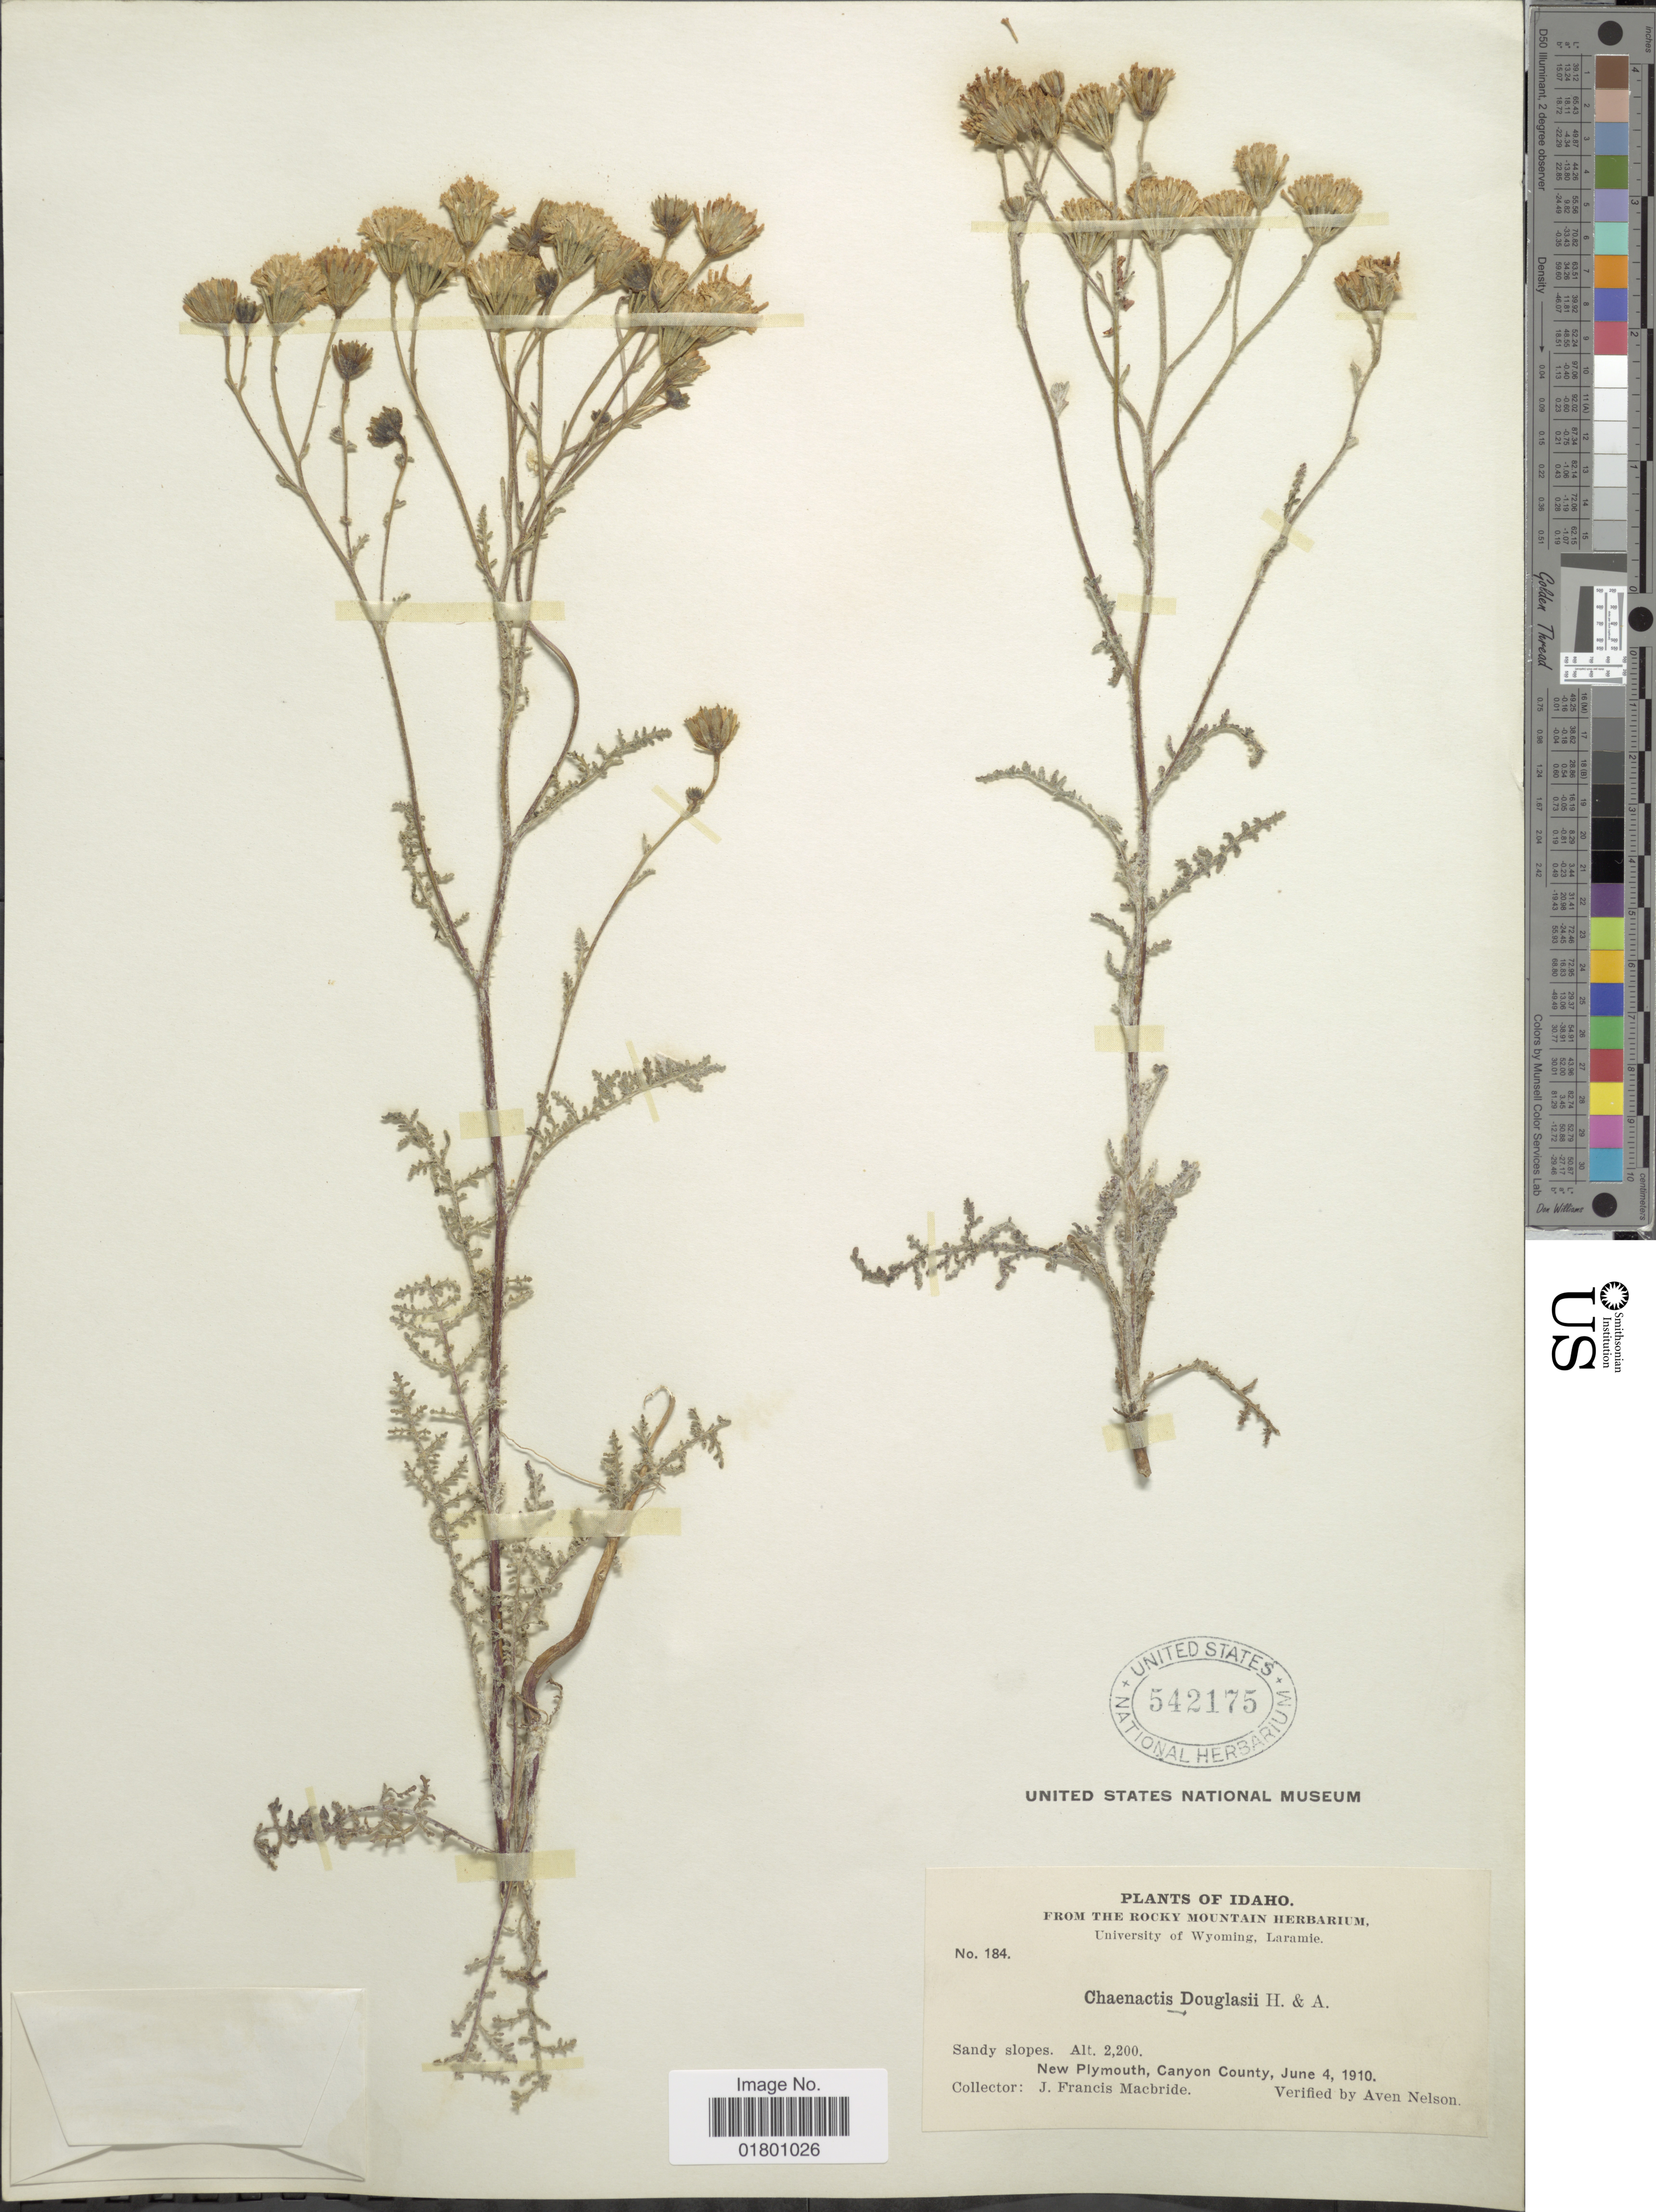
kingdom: Plantae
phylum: Tracheophyta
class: Magnoliopsida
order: Asterales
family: Asteraceae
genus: Chaenactis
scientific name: Chaenactis douglasii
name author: Hook. & Arn.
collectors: J. F. Macbride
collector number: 184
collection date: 1910-06-04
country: United States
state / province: Idaho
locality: Sandy slopes, New Plymouth, Canyon County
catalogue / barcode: US 542175